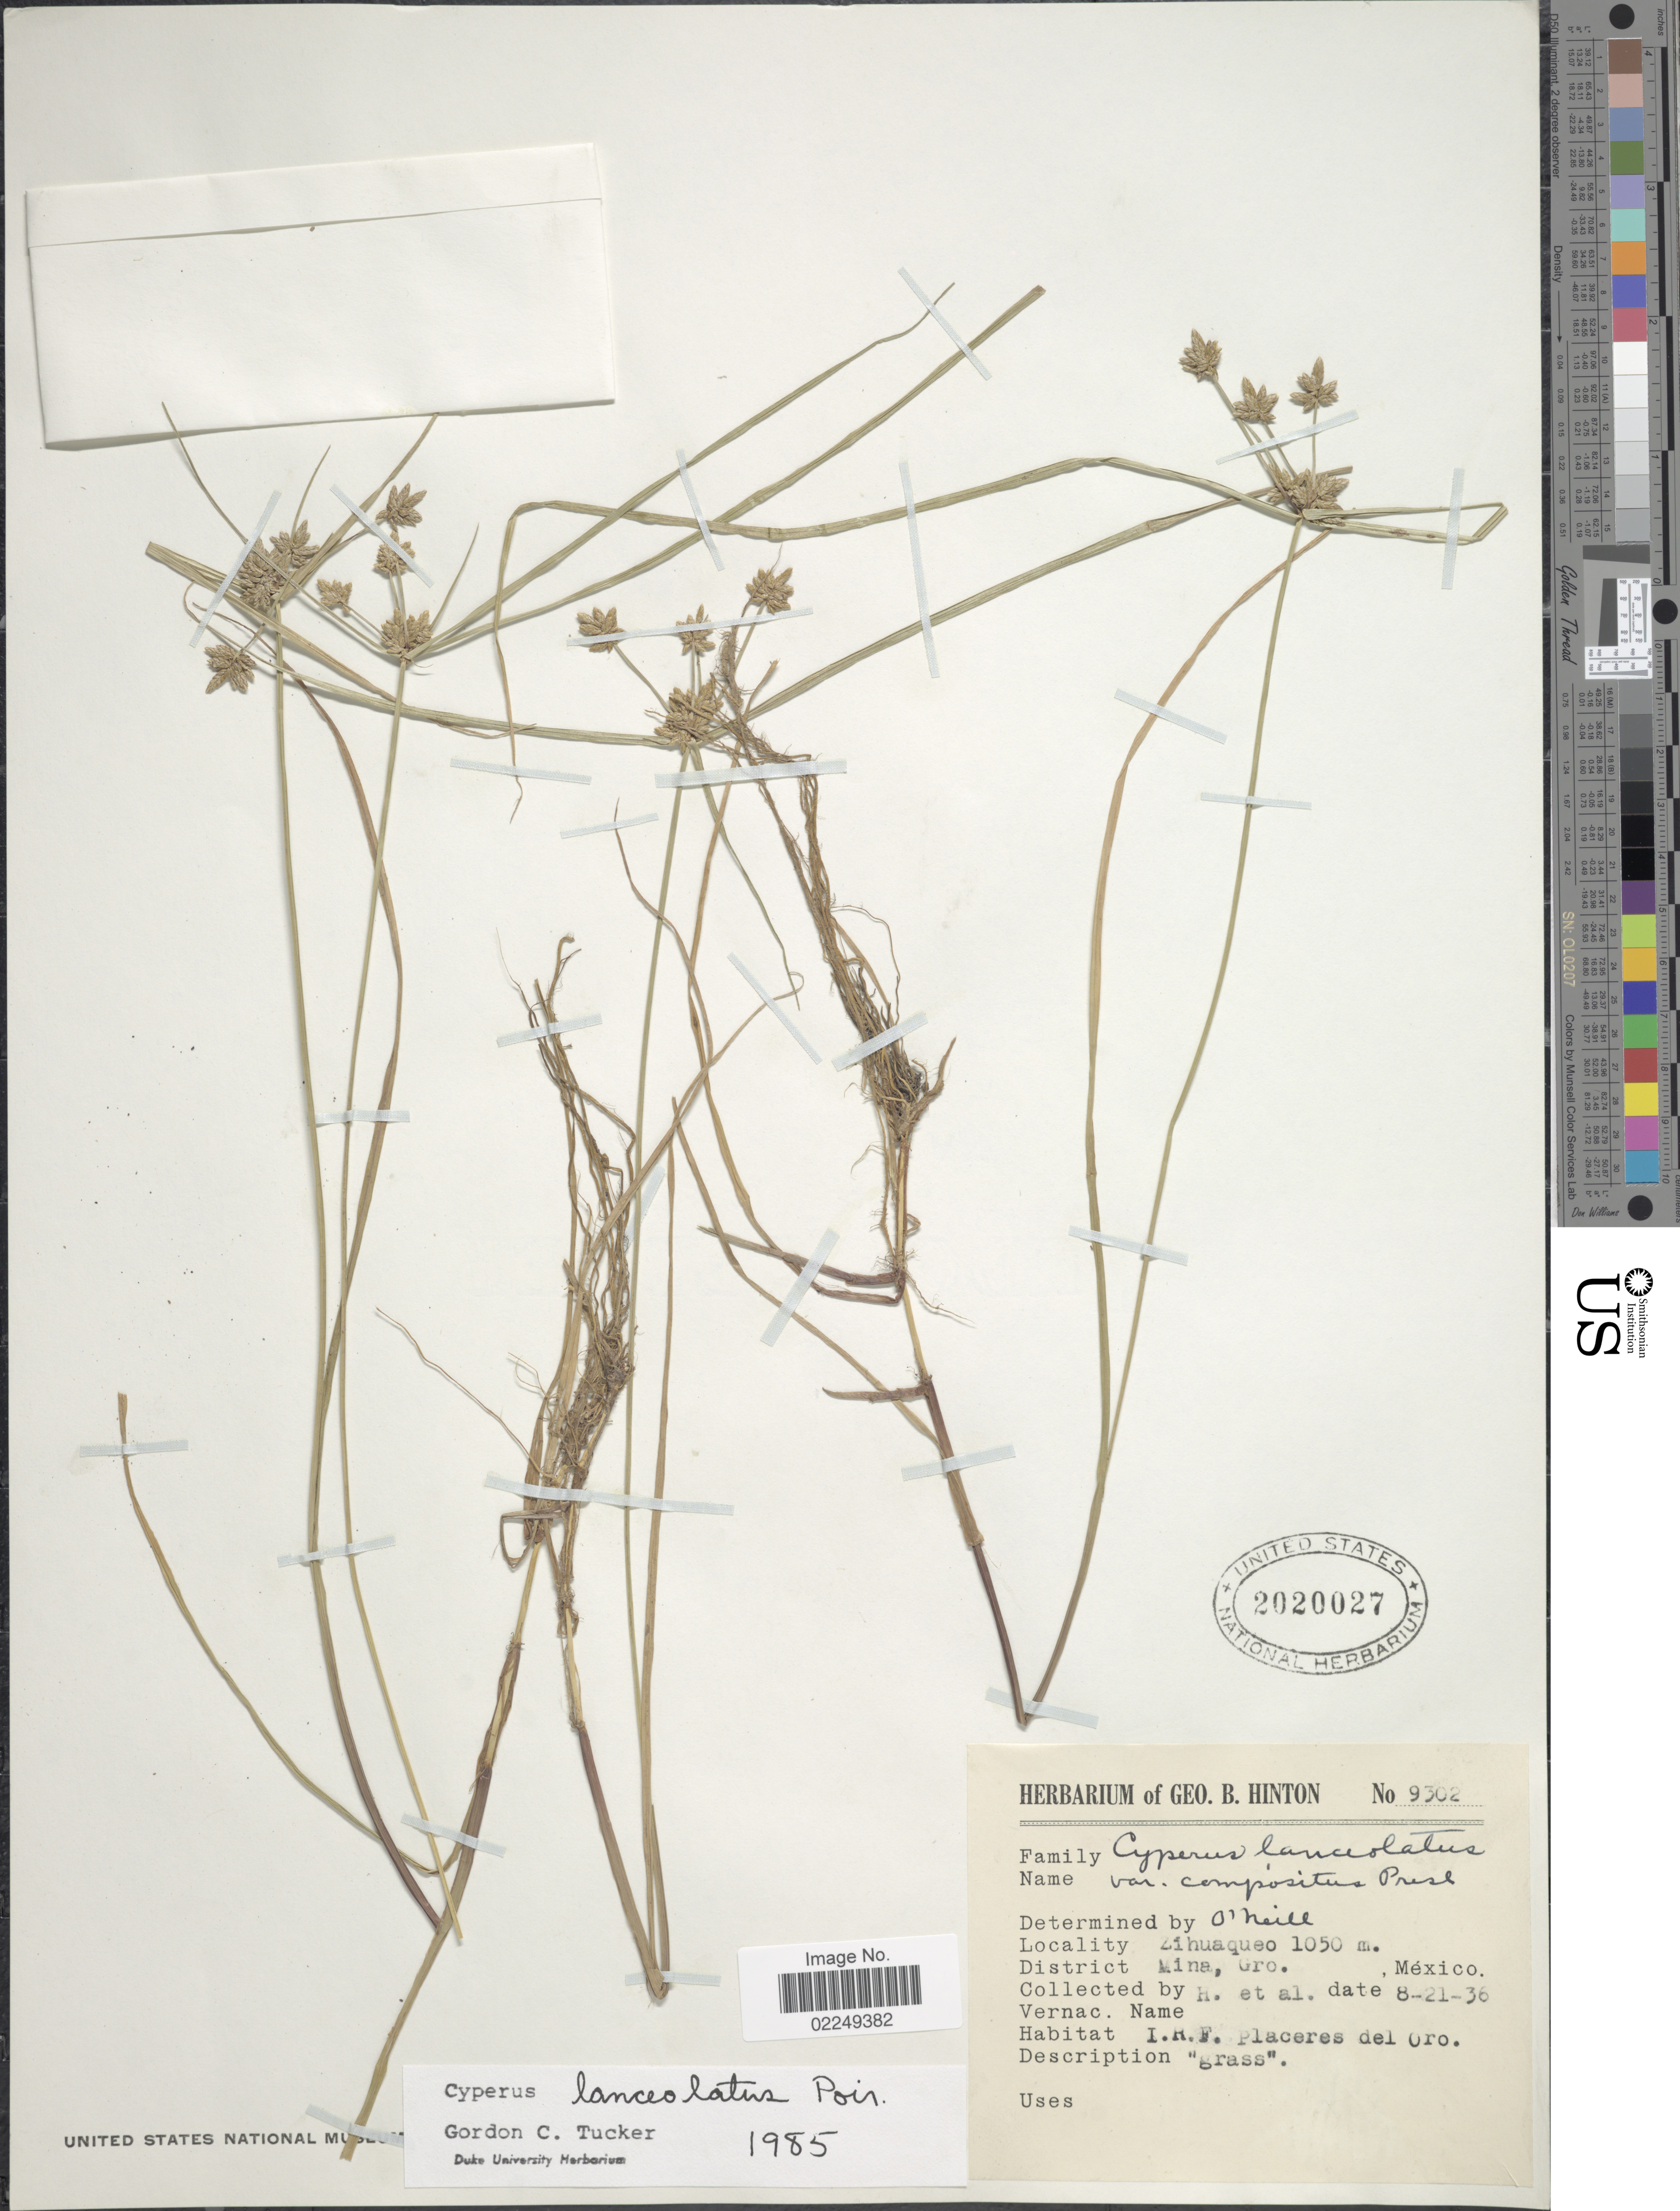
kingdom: Plantae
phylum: Tracheophyta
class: Liliopsida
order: Poales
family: Cyperaceae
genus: Cyperus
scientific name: Cyperus lanceolatus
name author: Poir.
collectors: G. B. Hinton & et al.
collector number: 9302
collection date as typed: Transcribed d/m/y: 21/8/36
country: Mexico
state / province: Guerrero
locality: Zihuaqueo, District Mina, Gro., Mexico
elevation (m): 1050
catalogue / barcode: US 2020027